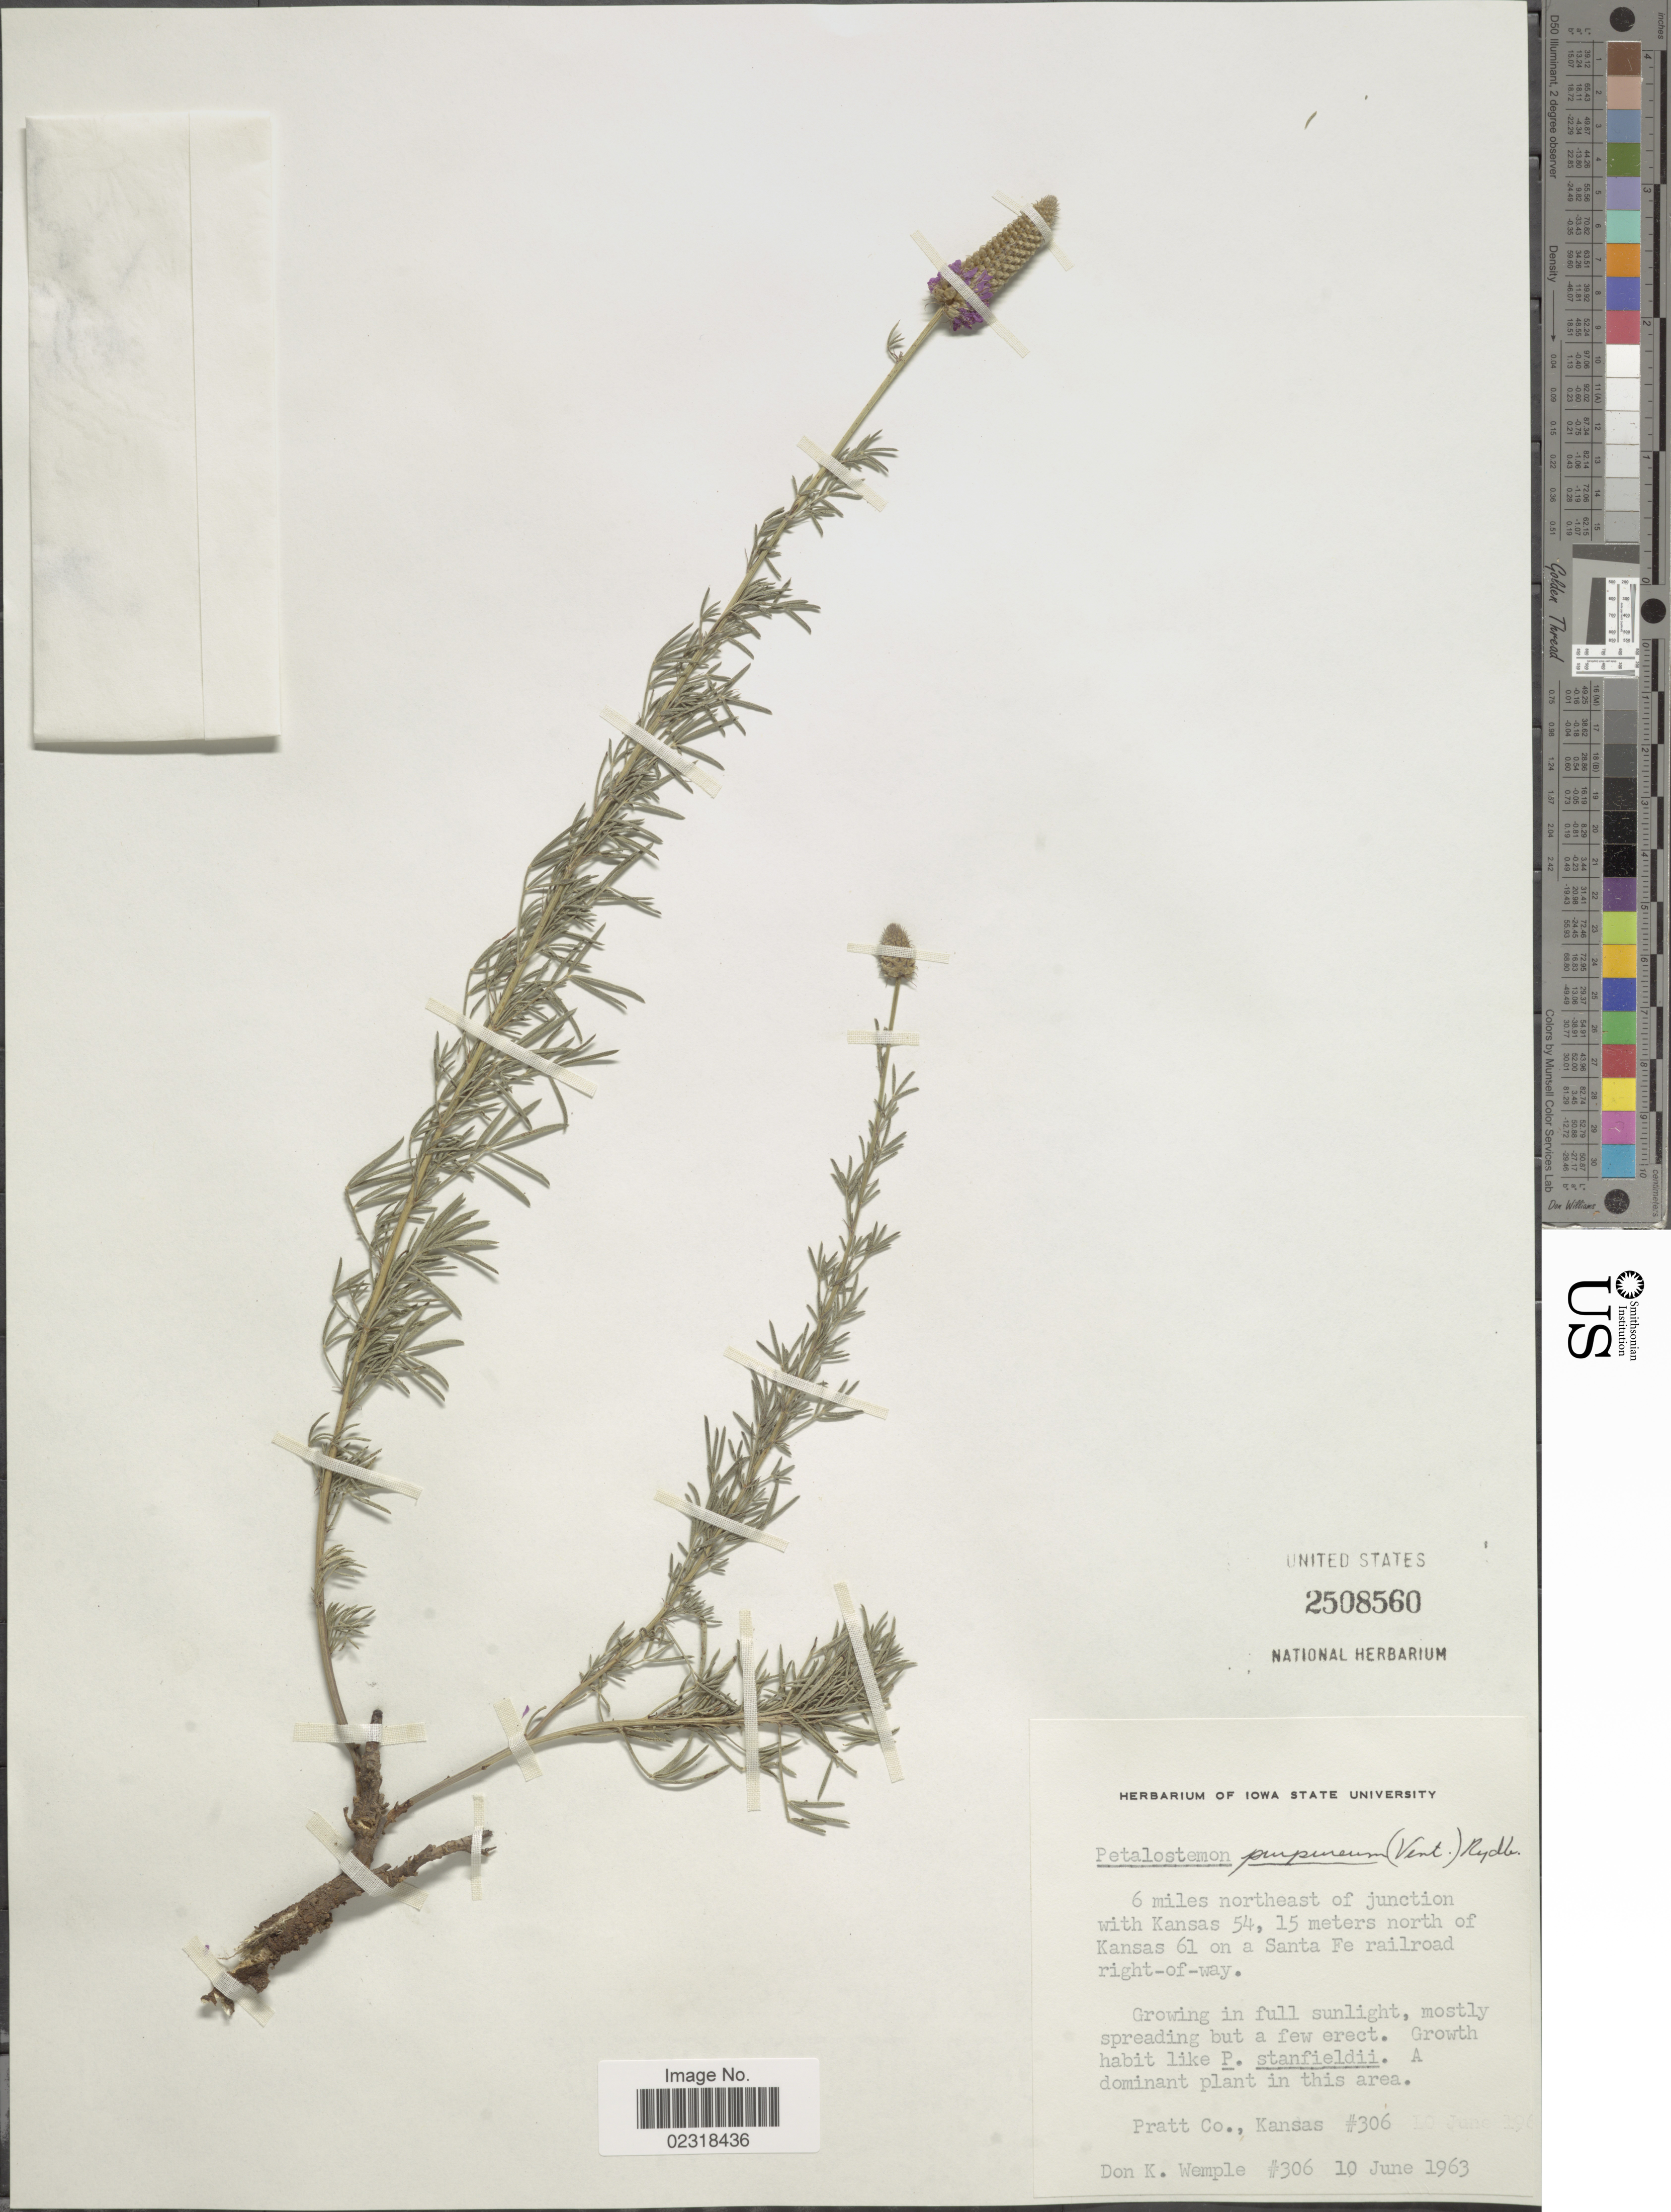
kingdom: Plantae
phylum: Tracheophyta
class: Magnoliopsida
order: Fabales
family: Fabaceae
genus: Dalea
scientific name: Dalea purpurea var. purpurea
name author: Vent.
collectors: D. Wemple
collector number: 306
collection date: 1963-06-10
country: United States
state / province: Kansas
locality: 6 miles northeast of junction with Kansas 54, 15 meters north of Kansas 61 on a Santa Fe railroad, right-of-way, Pratt Co., Kansas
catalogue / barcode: US 2508560